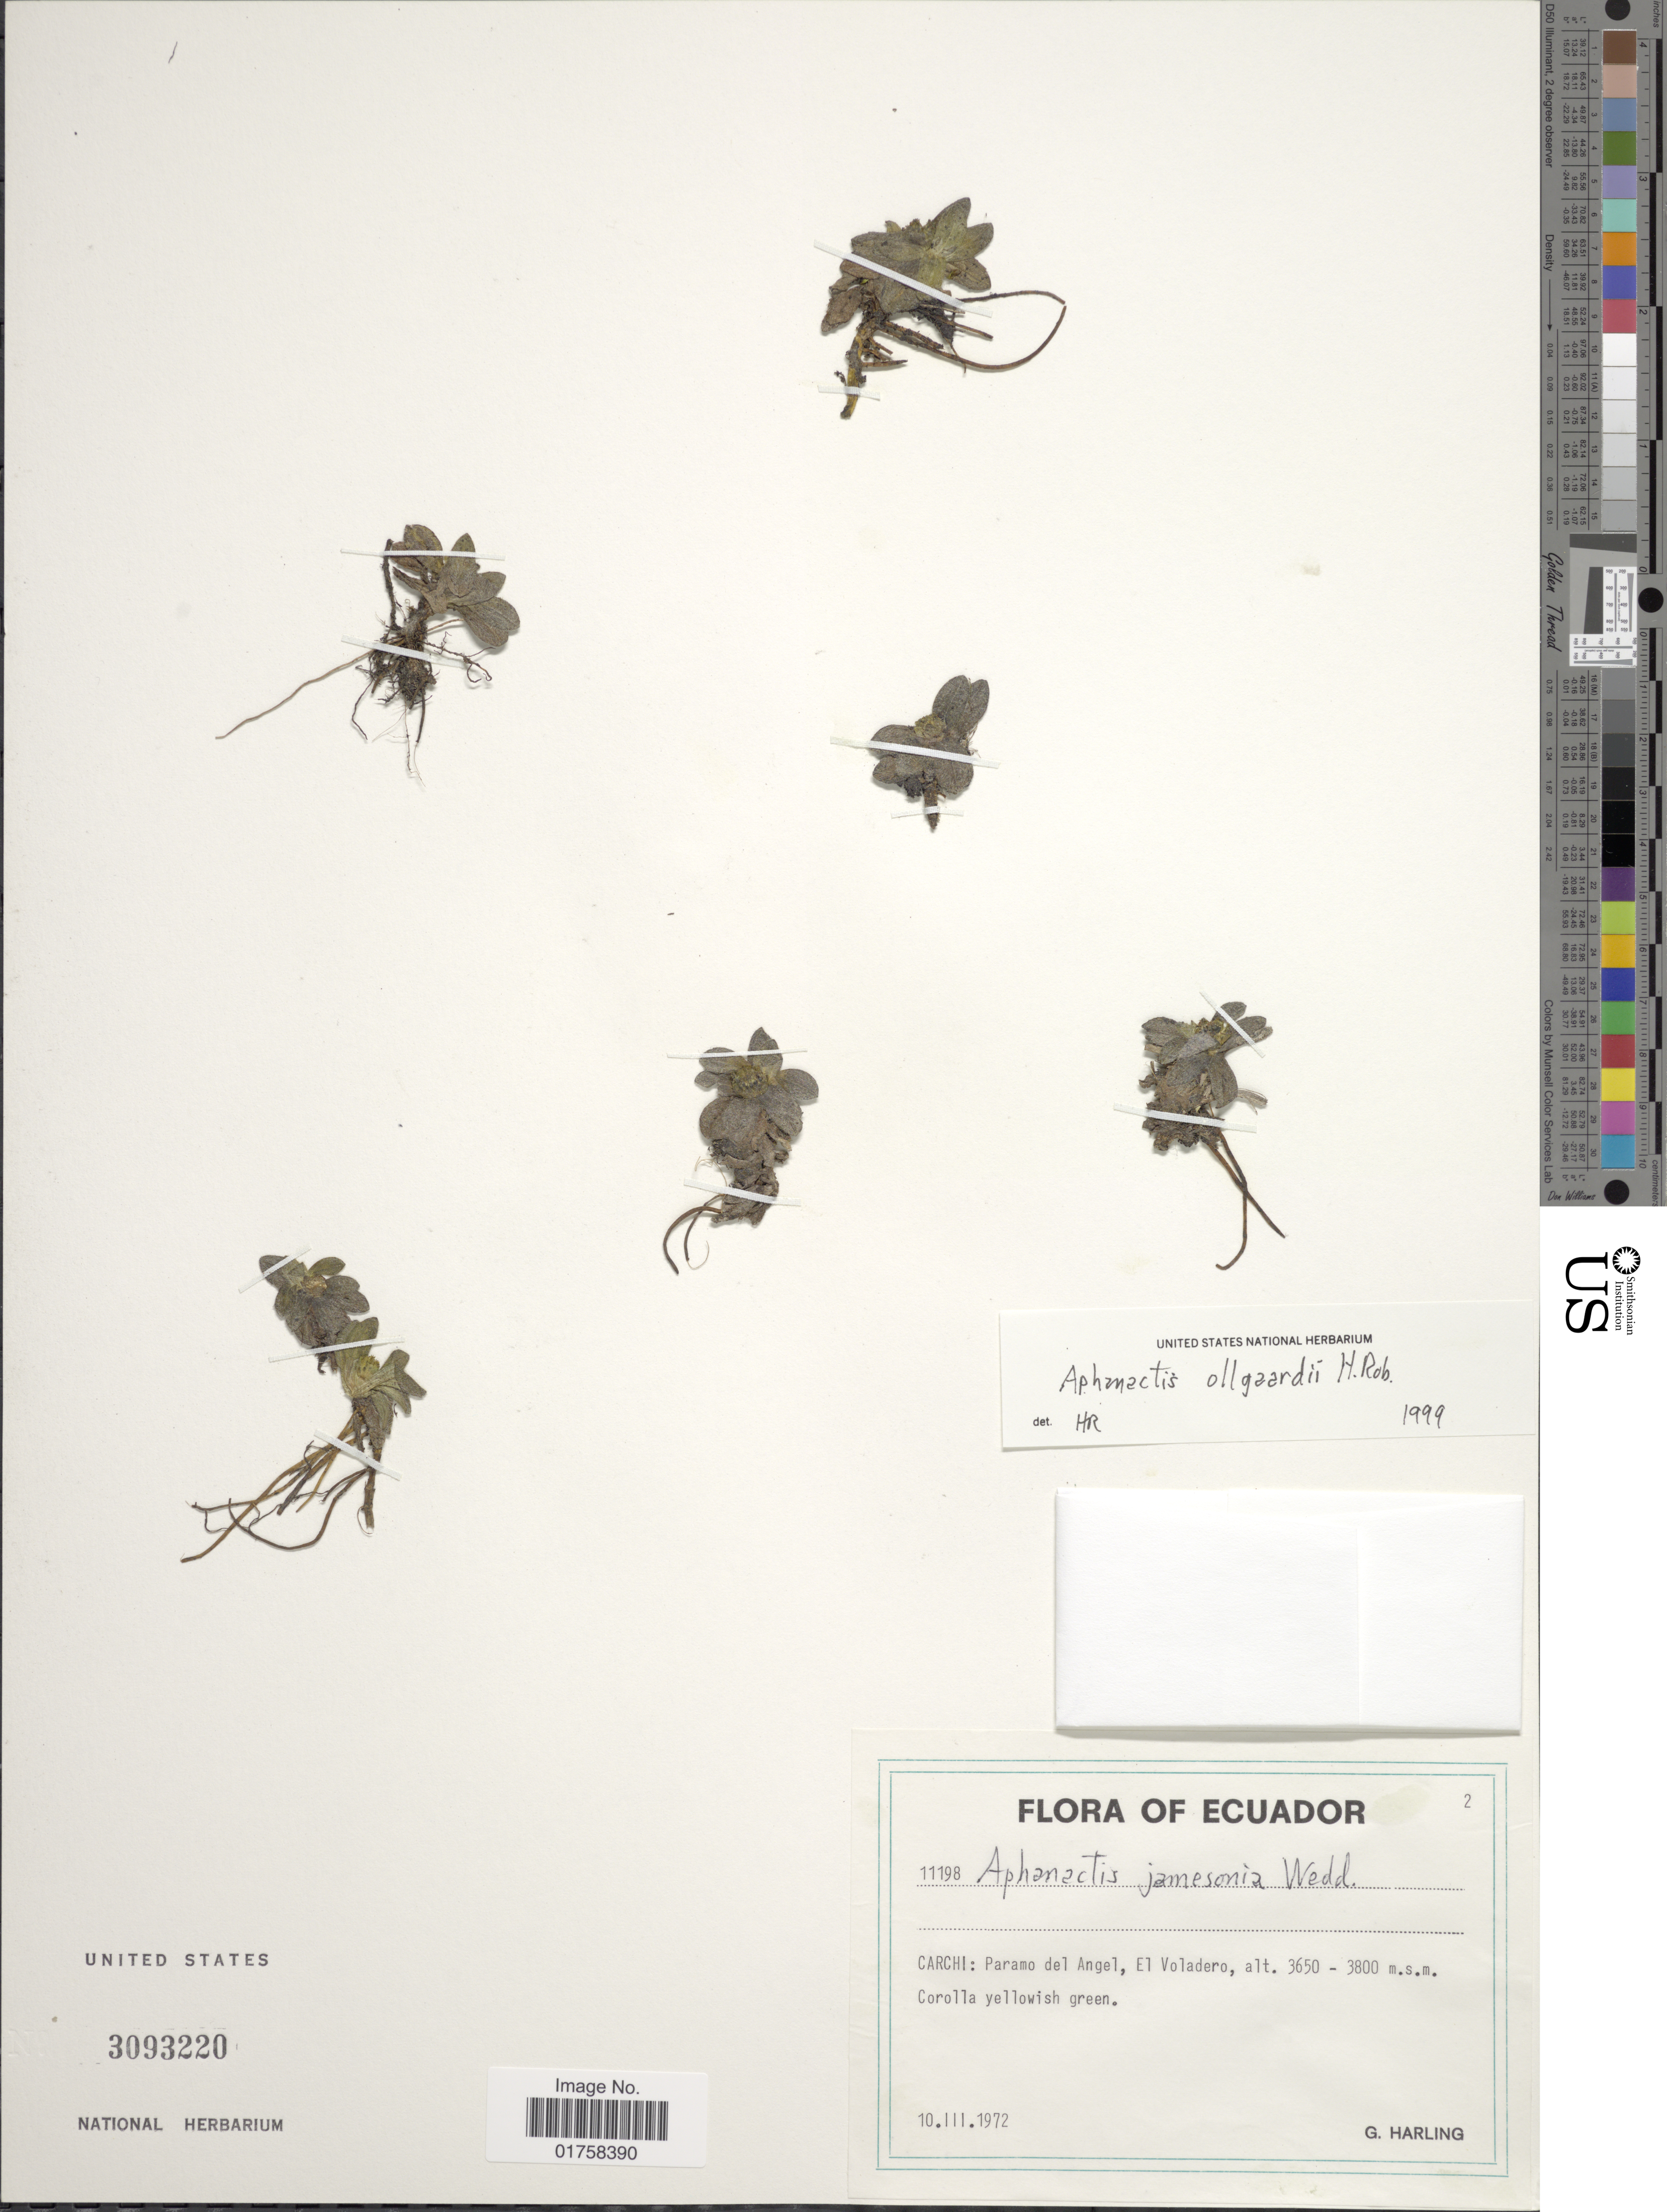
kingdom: Plantae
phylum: Tracheophyta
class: Magnoliopsida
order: Asterales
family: Asteraceae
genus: Aphanactis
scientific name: Aphanactis ollgaardii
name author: H. Rob.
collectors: G. Harling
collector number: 11198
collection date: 1972-03-10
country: Ecuador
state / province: Carchi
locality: Carchi: Paramo del Angel, El Voladero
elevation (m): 3650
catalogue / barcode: US 3093220